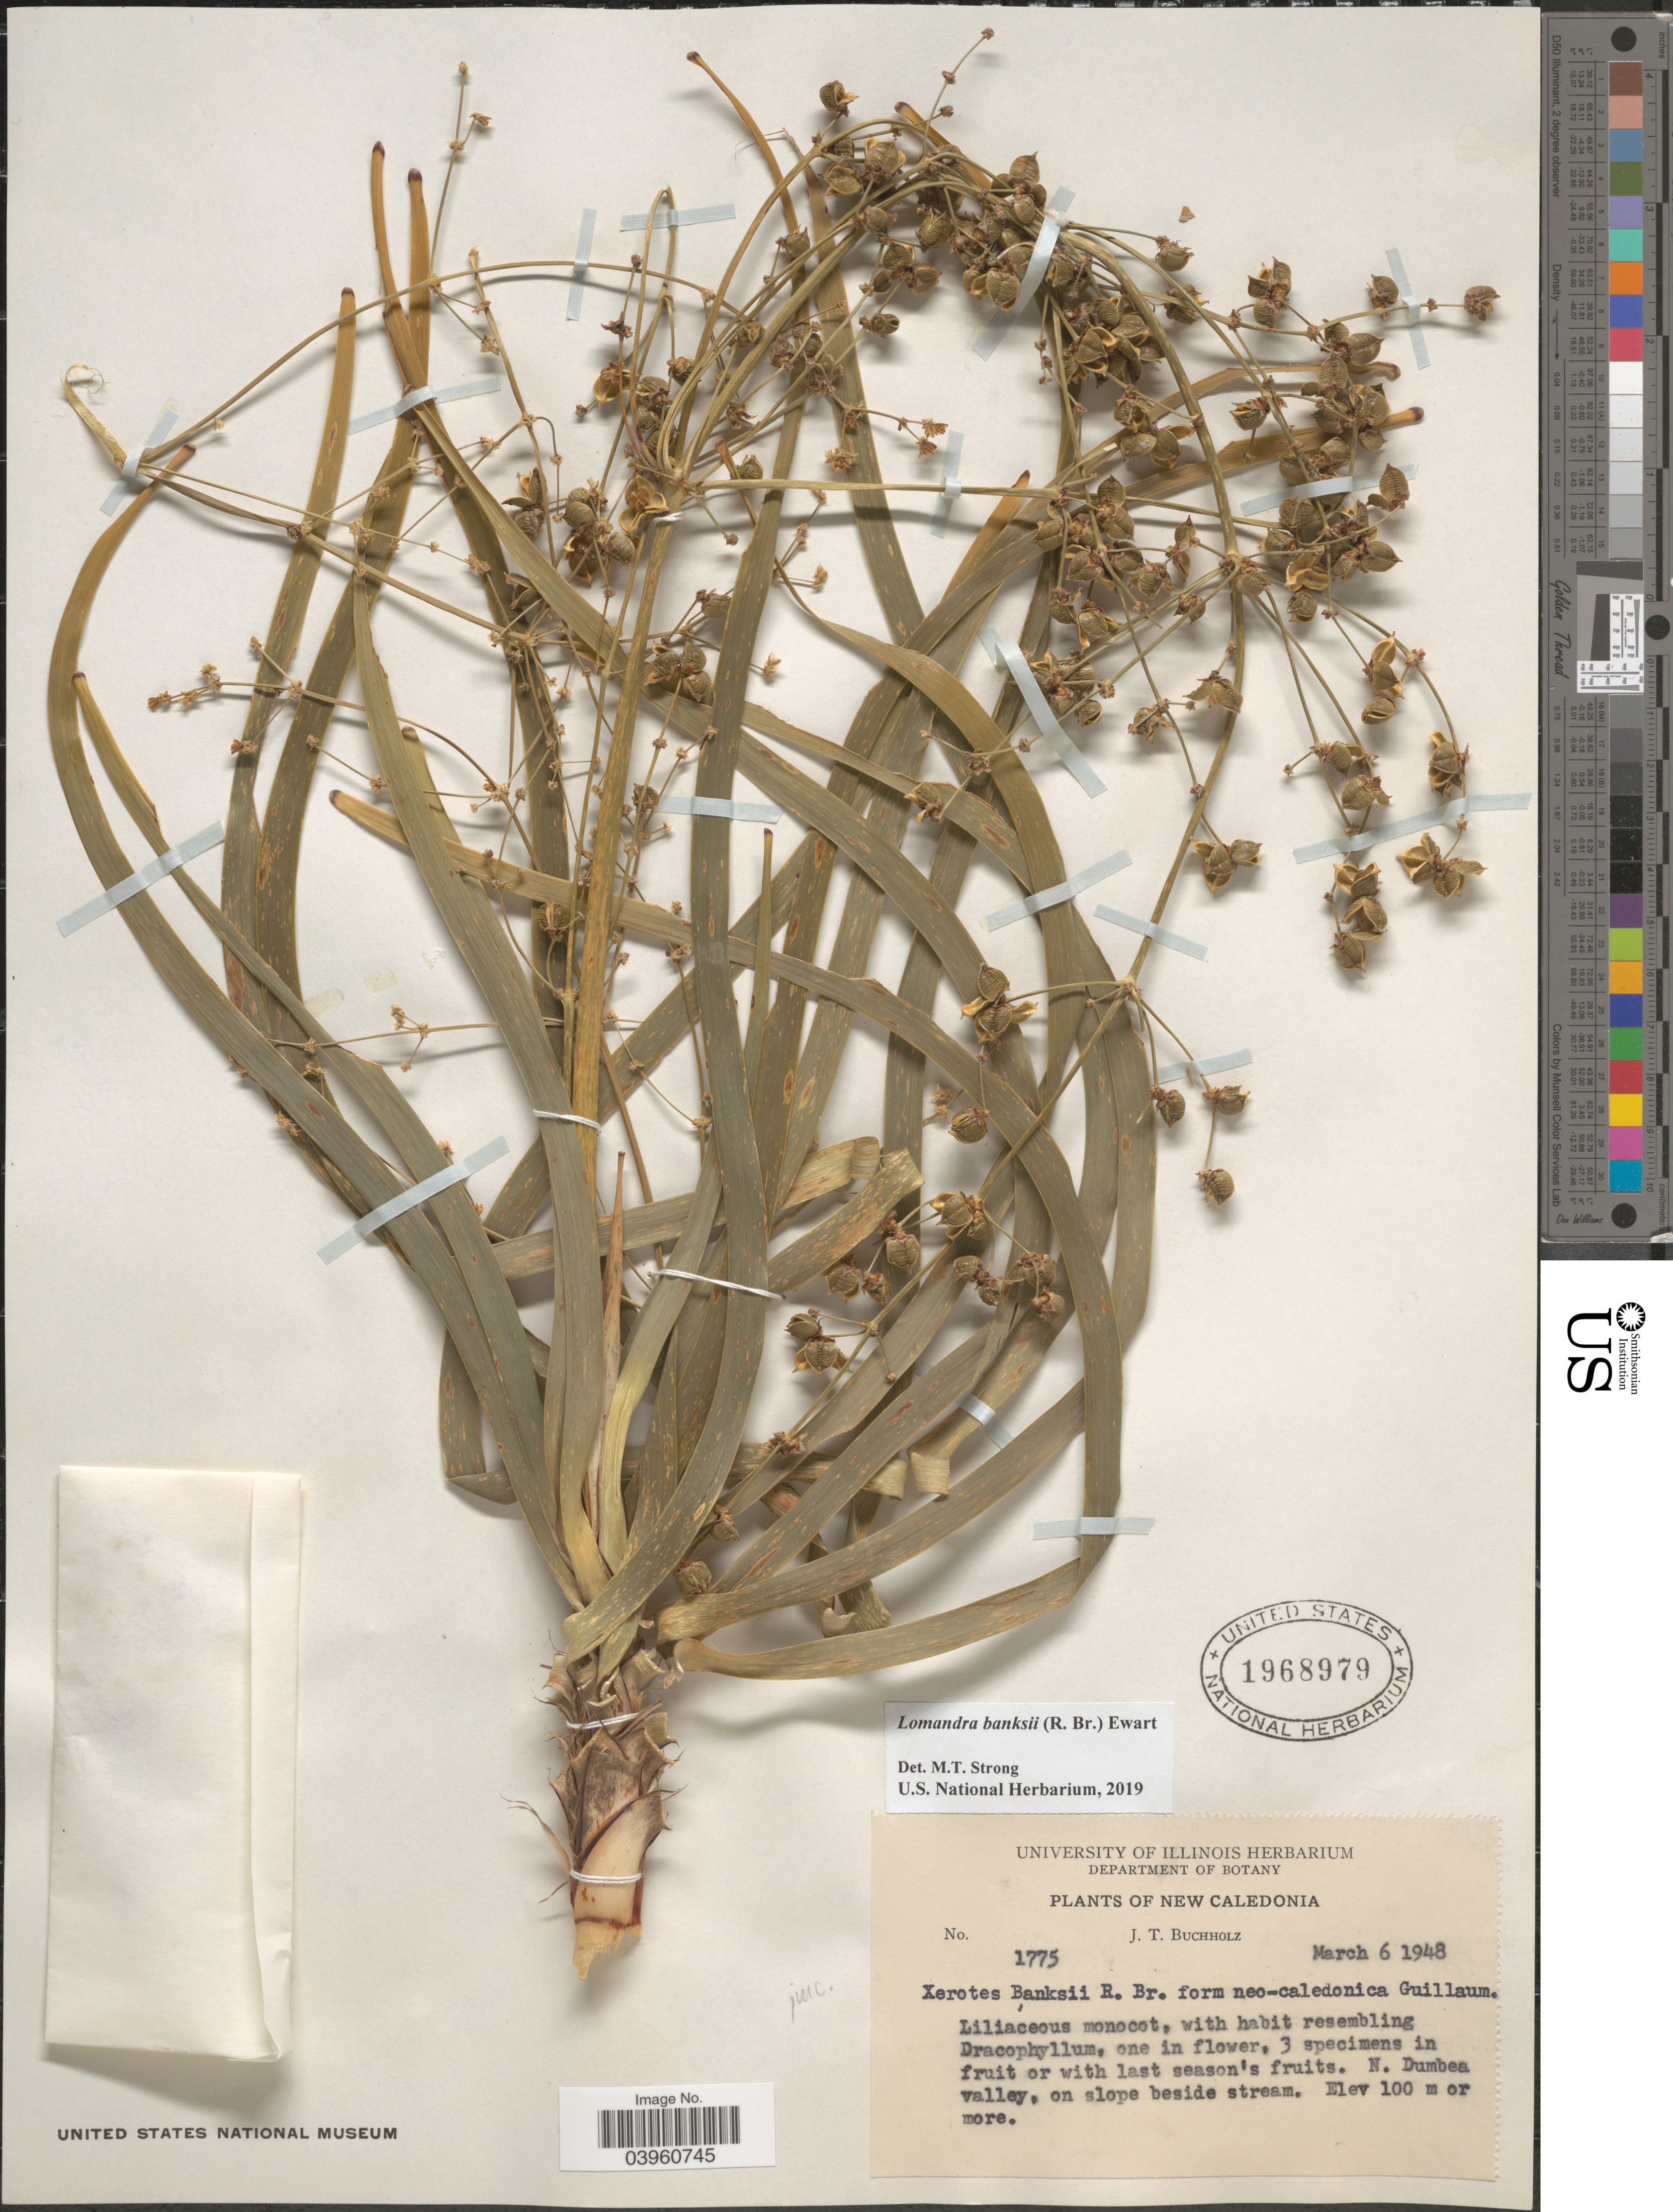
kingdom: Plantae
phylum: Tracheophyta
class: Liliopsida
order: Asparagales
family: Asparagaceae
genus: Lomandra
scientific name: Lomandra banksii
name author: (R. Br.) Ewart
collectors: J. T. Buchholz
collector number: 1775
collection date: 1948-03-06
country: New Caledonia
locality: N. Dumbea valley.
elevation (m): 100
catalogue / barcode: US 1968979